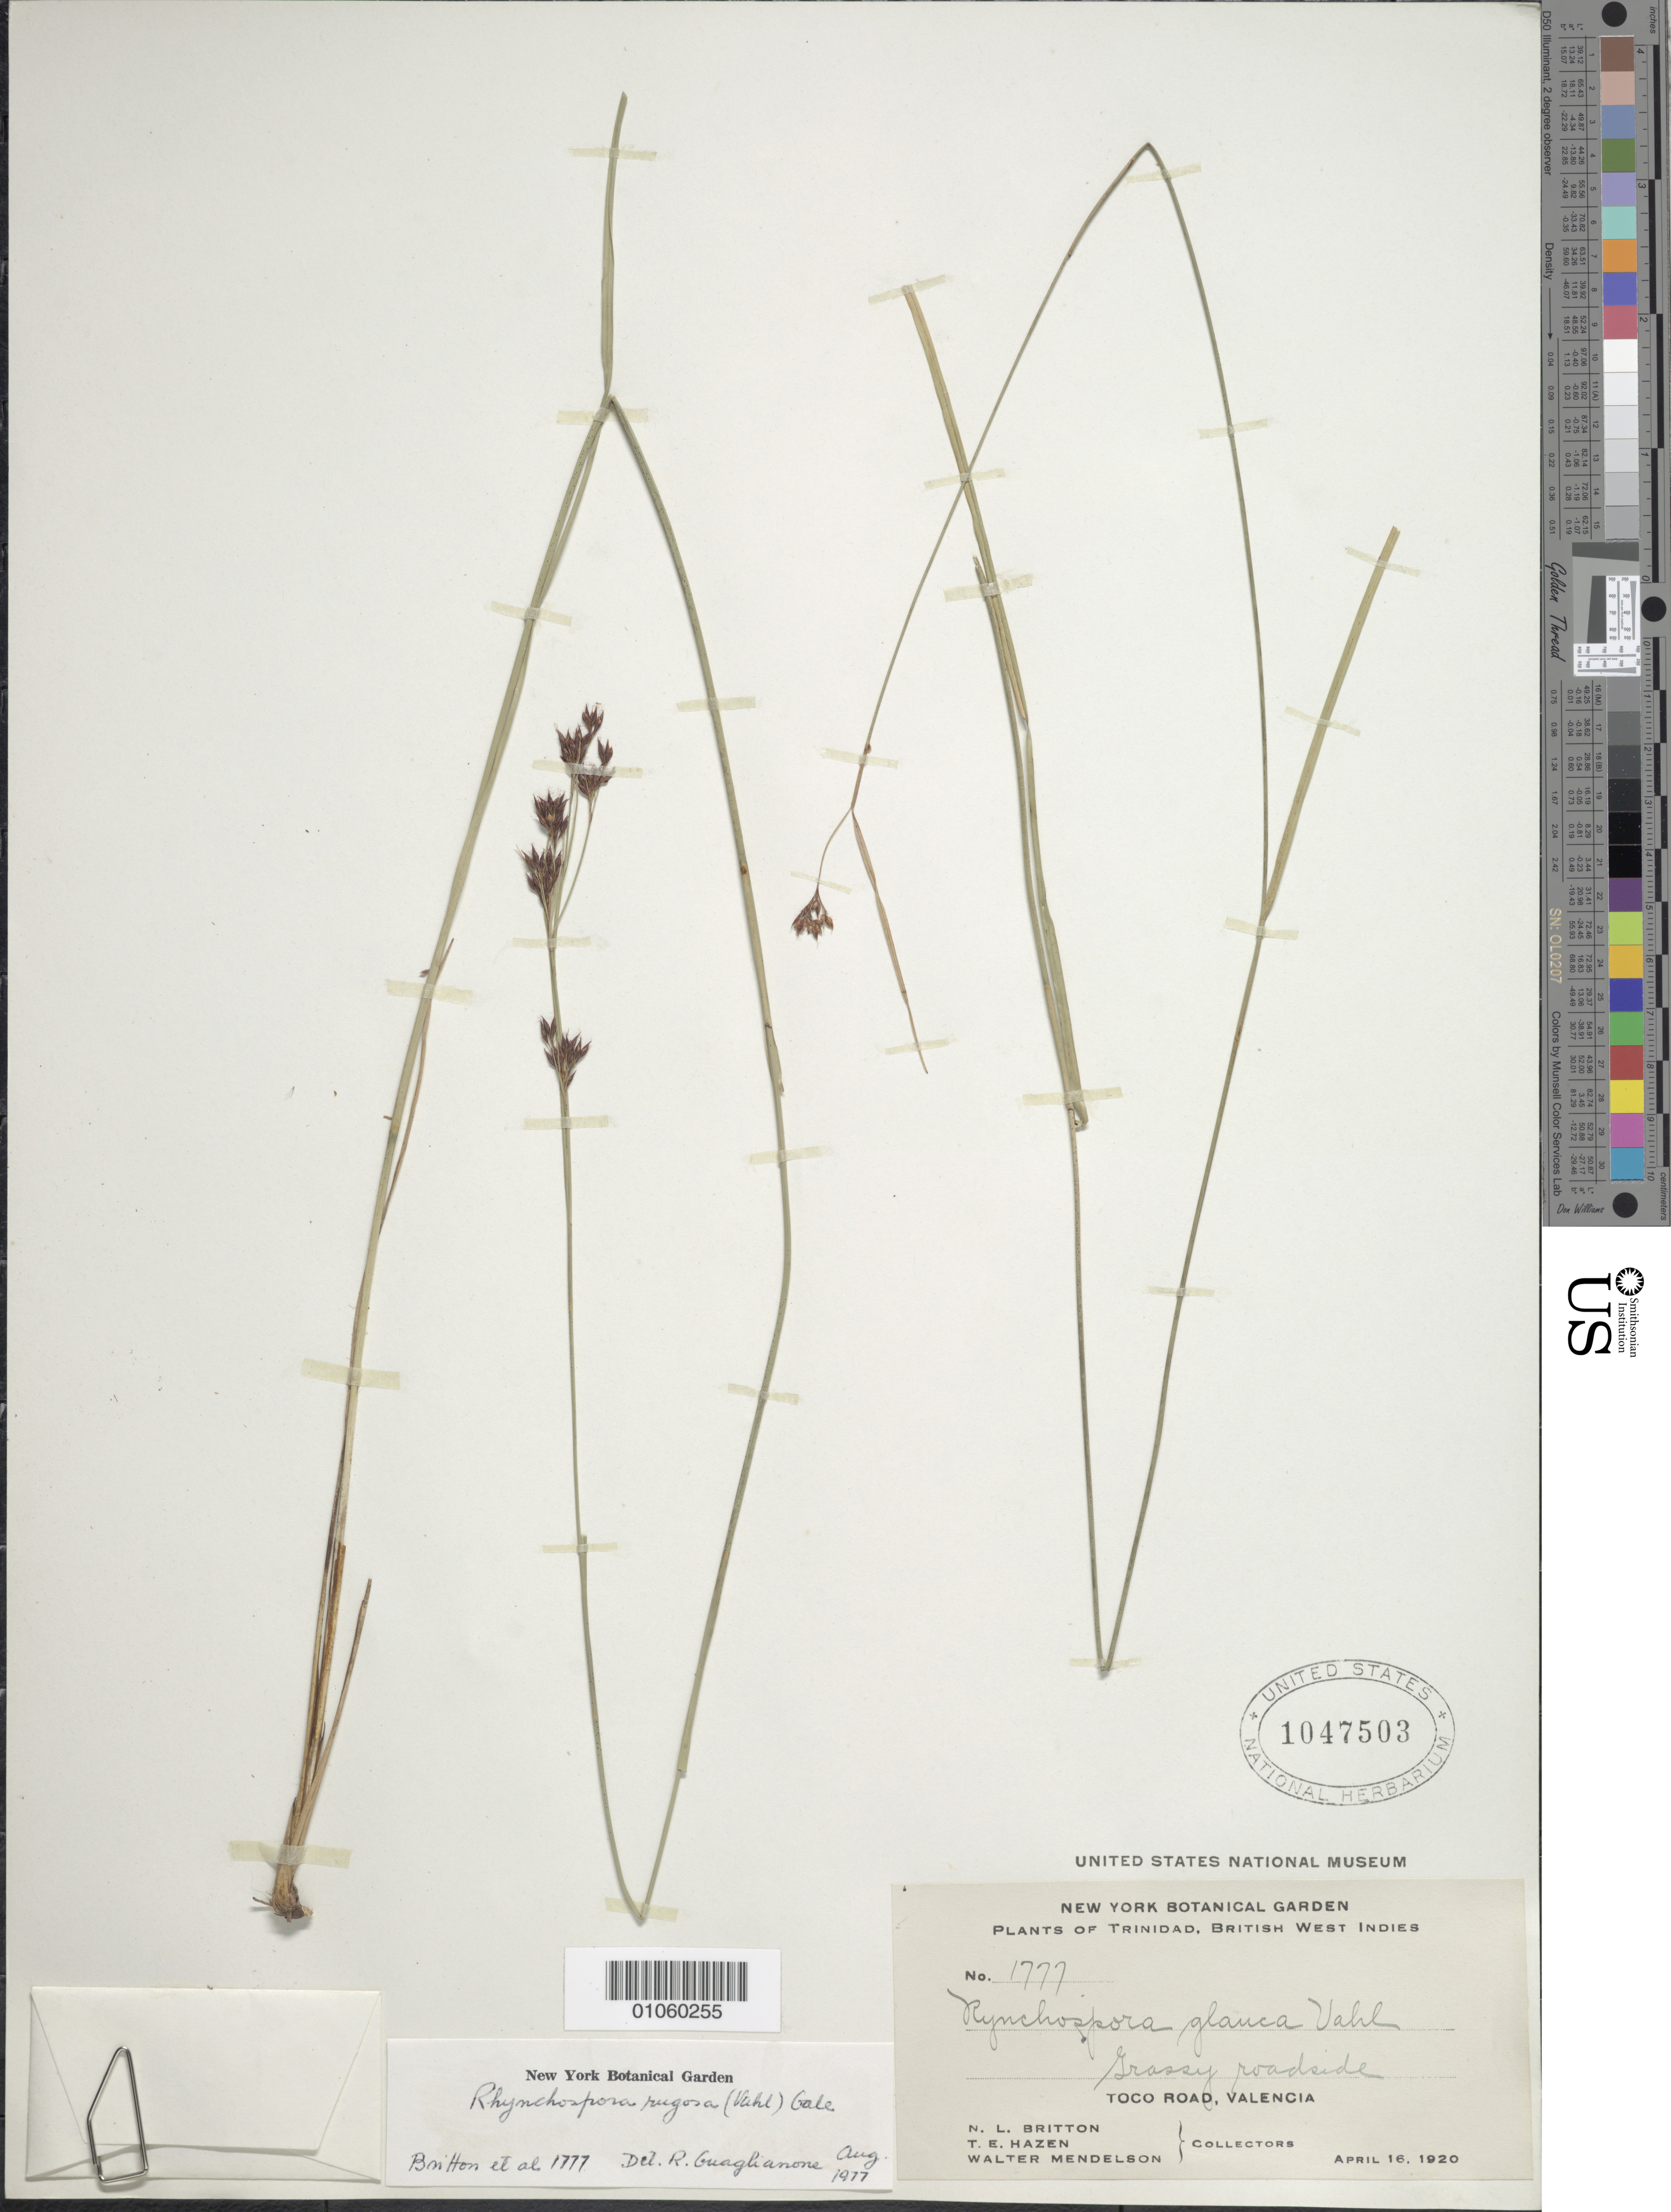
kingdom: Plantae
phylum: Tracheophyta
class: Liliopsida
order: Poales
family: Cyperaceae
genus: Rhynchospora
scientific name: Rhynchospora rugosa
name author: (Vahl) Gale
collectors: N. Britton, T. E. Hazen & W. Mendelson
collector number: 1777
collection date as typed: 16 Apr 1920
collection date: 1920-04-16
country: Trinidad and Tobago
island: Trinidad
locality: Toco Road, Valencia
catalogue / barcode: US 1047503